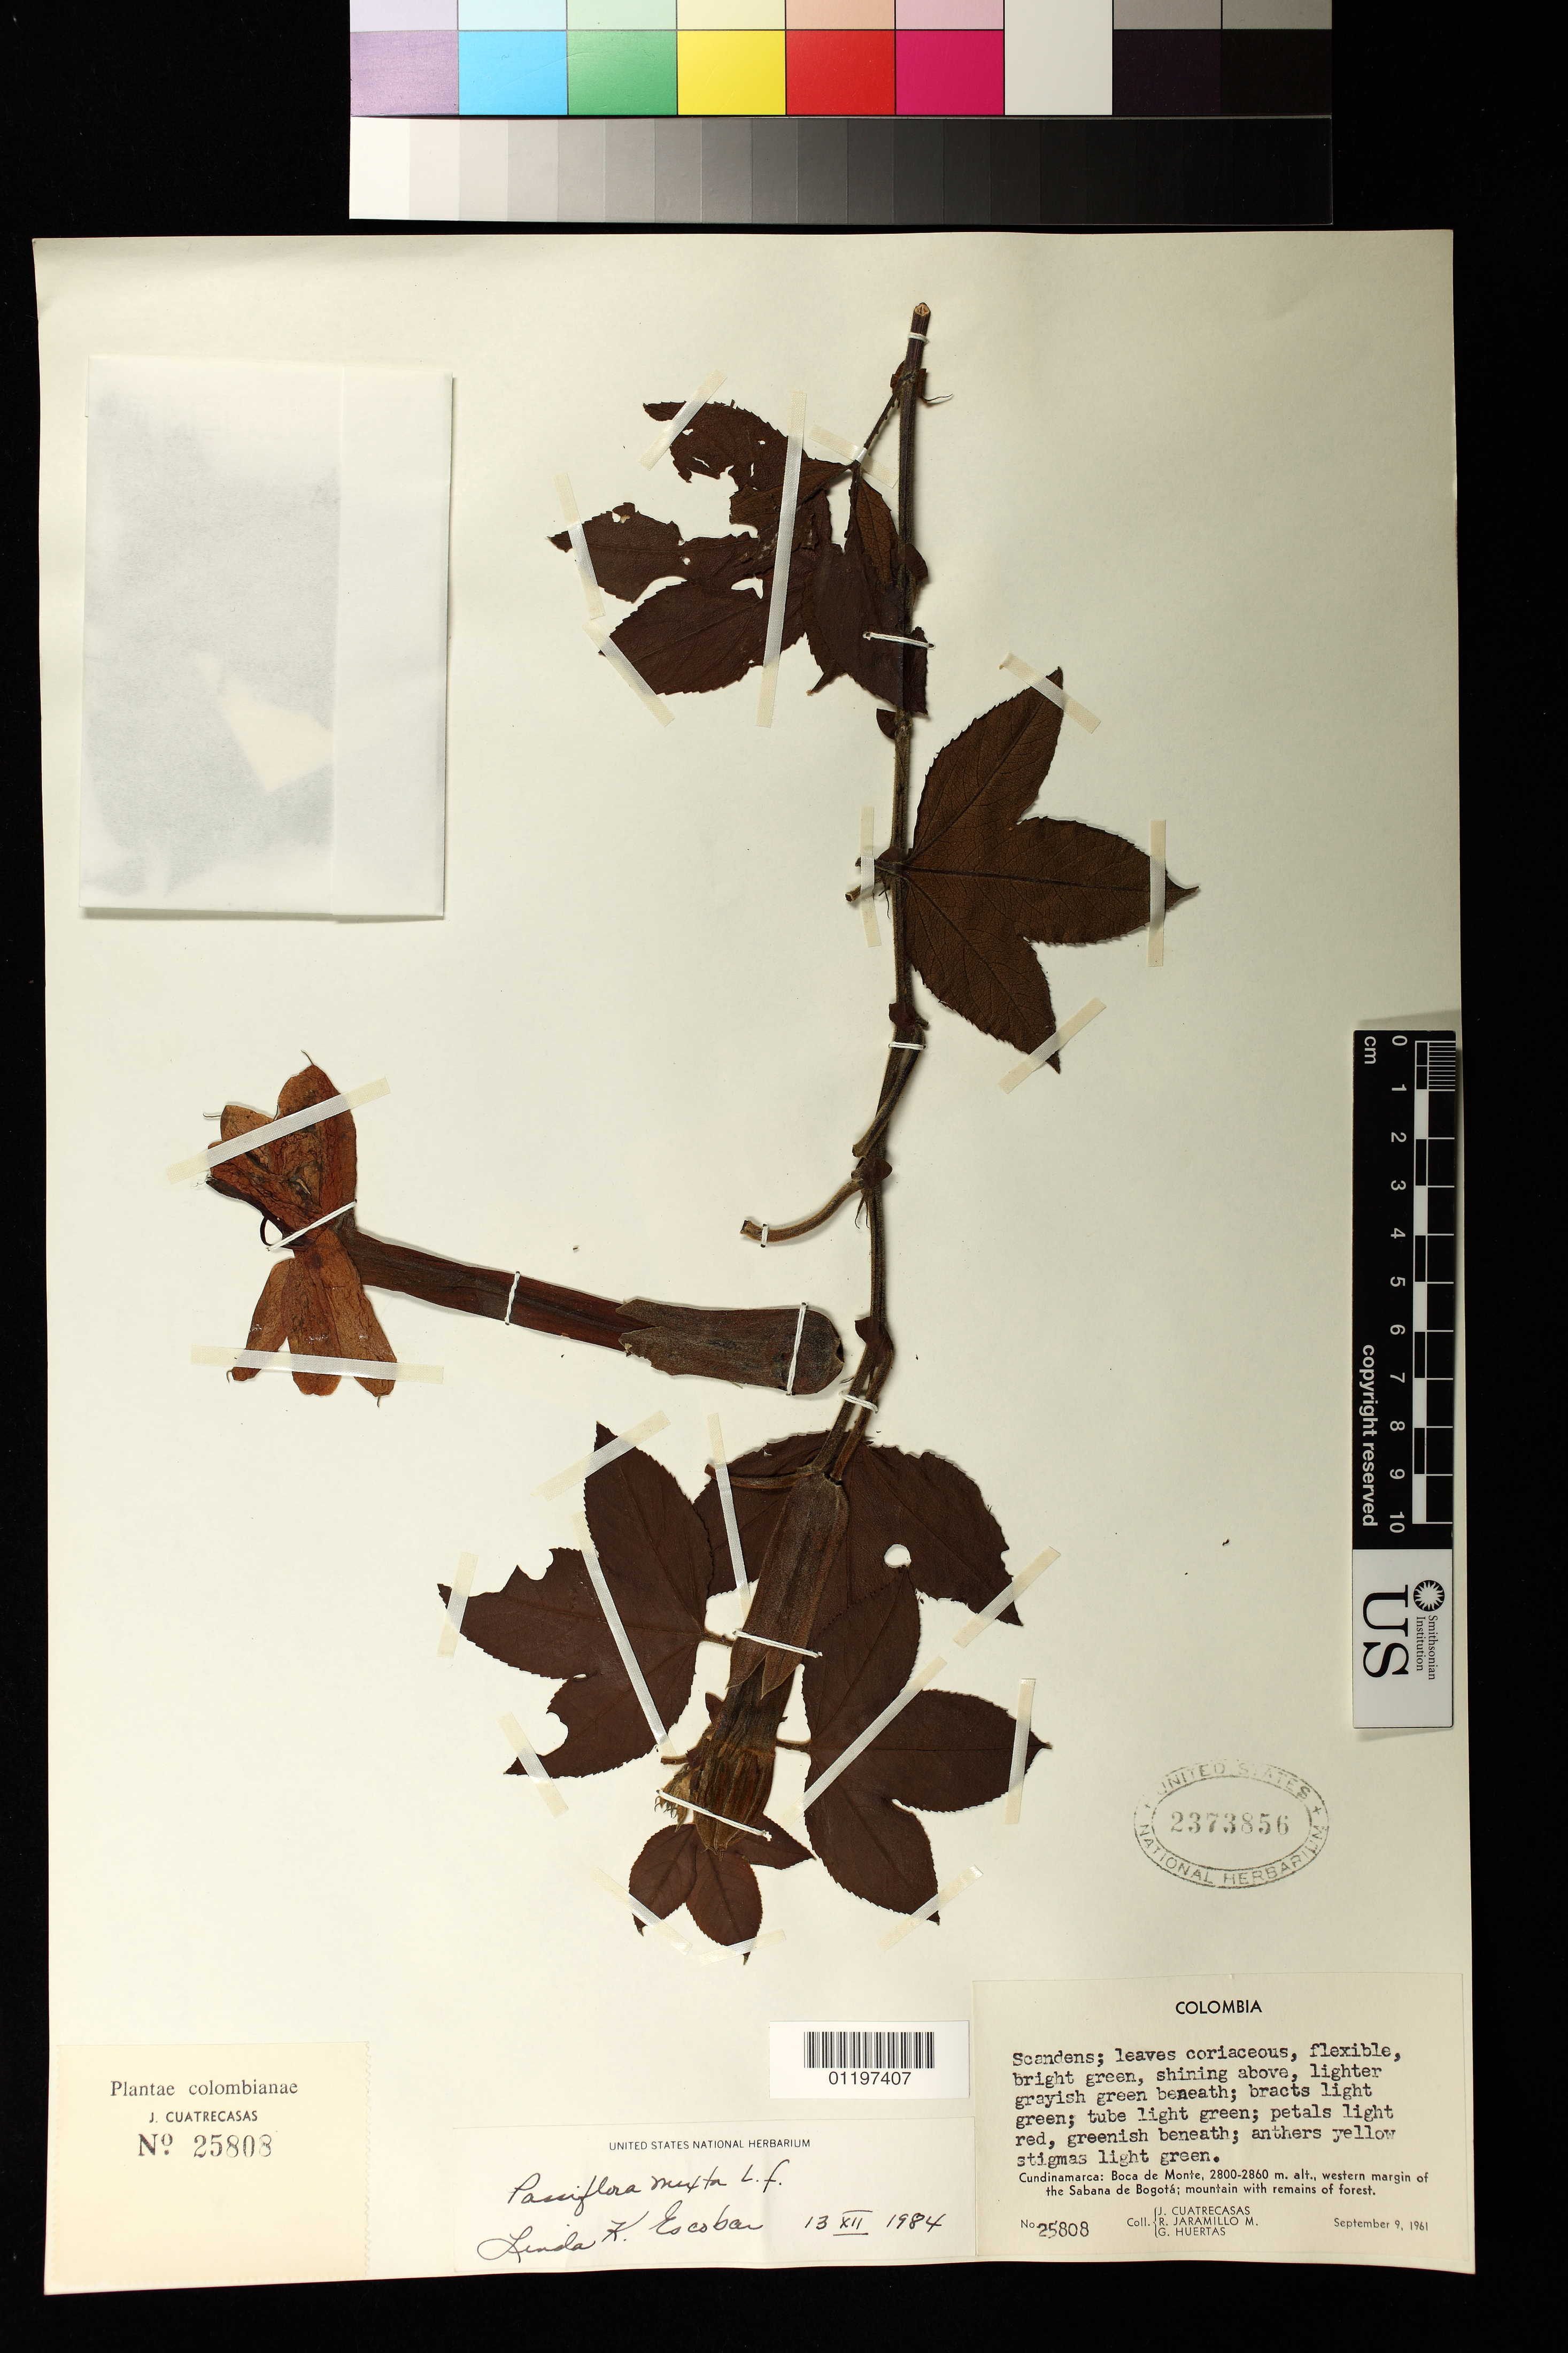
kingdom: Plantae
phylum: Tracheophyta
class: Magnoliopsida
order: Malpighiales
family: Passifloraceae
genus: Passiflora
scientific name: Passiflora mixta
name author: L. f.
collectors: J. Cuatrecasas, R. Jaramillo M. & G. Huertas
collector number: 25808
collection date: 1961-09-09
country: Colombia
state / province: Cundinamarca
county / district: Boca de Monte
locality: western margin of the Sabana de Bogota; mountain with remains of forest.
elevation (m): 2800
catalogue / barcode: US 2373856